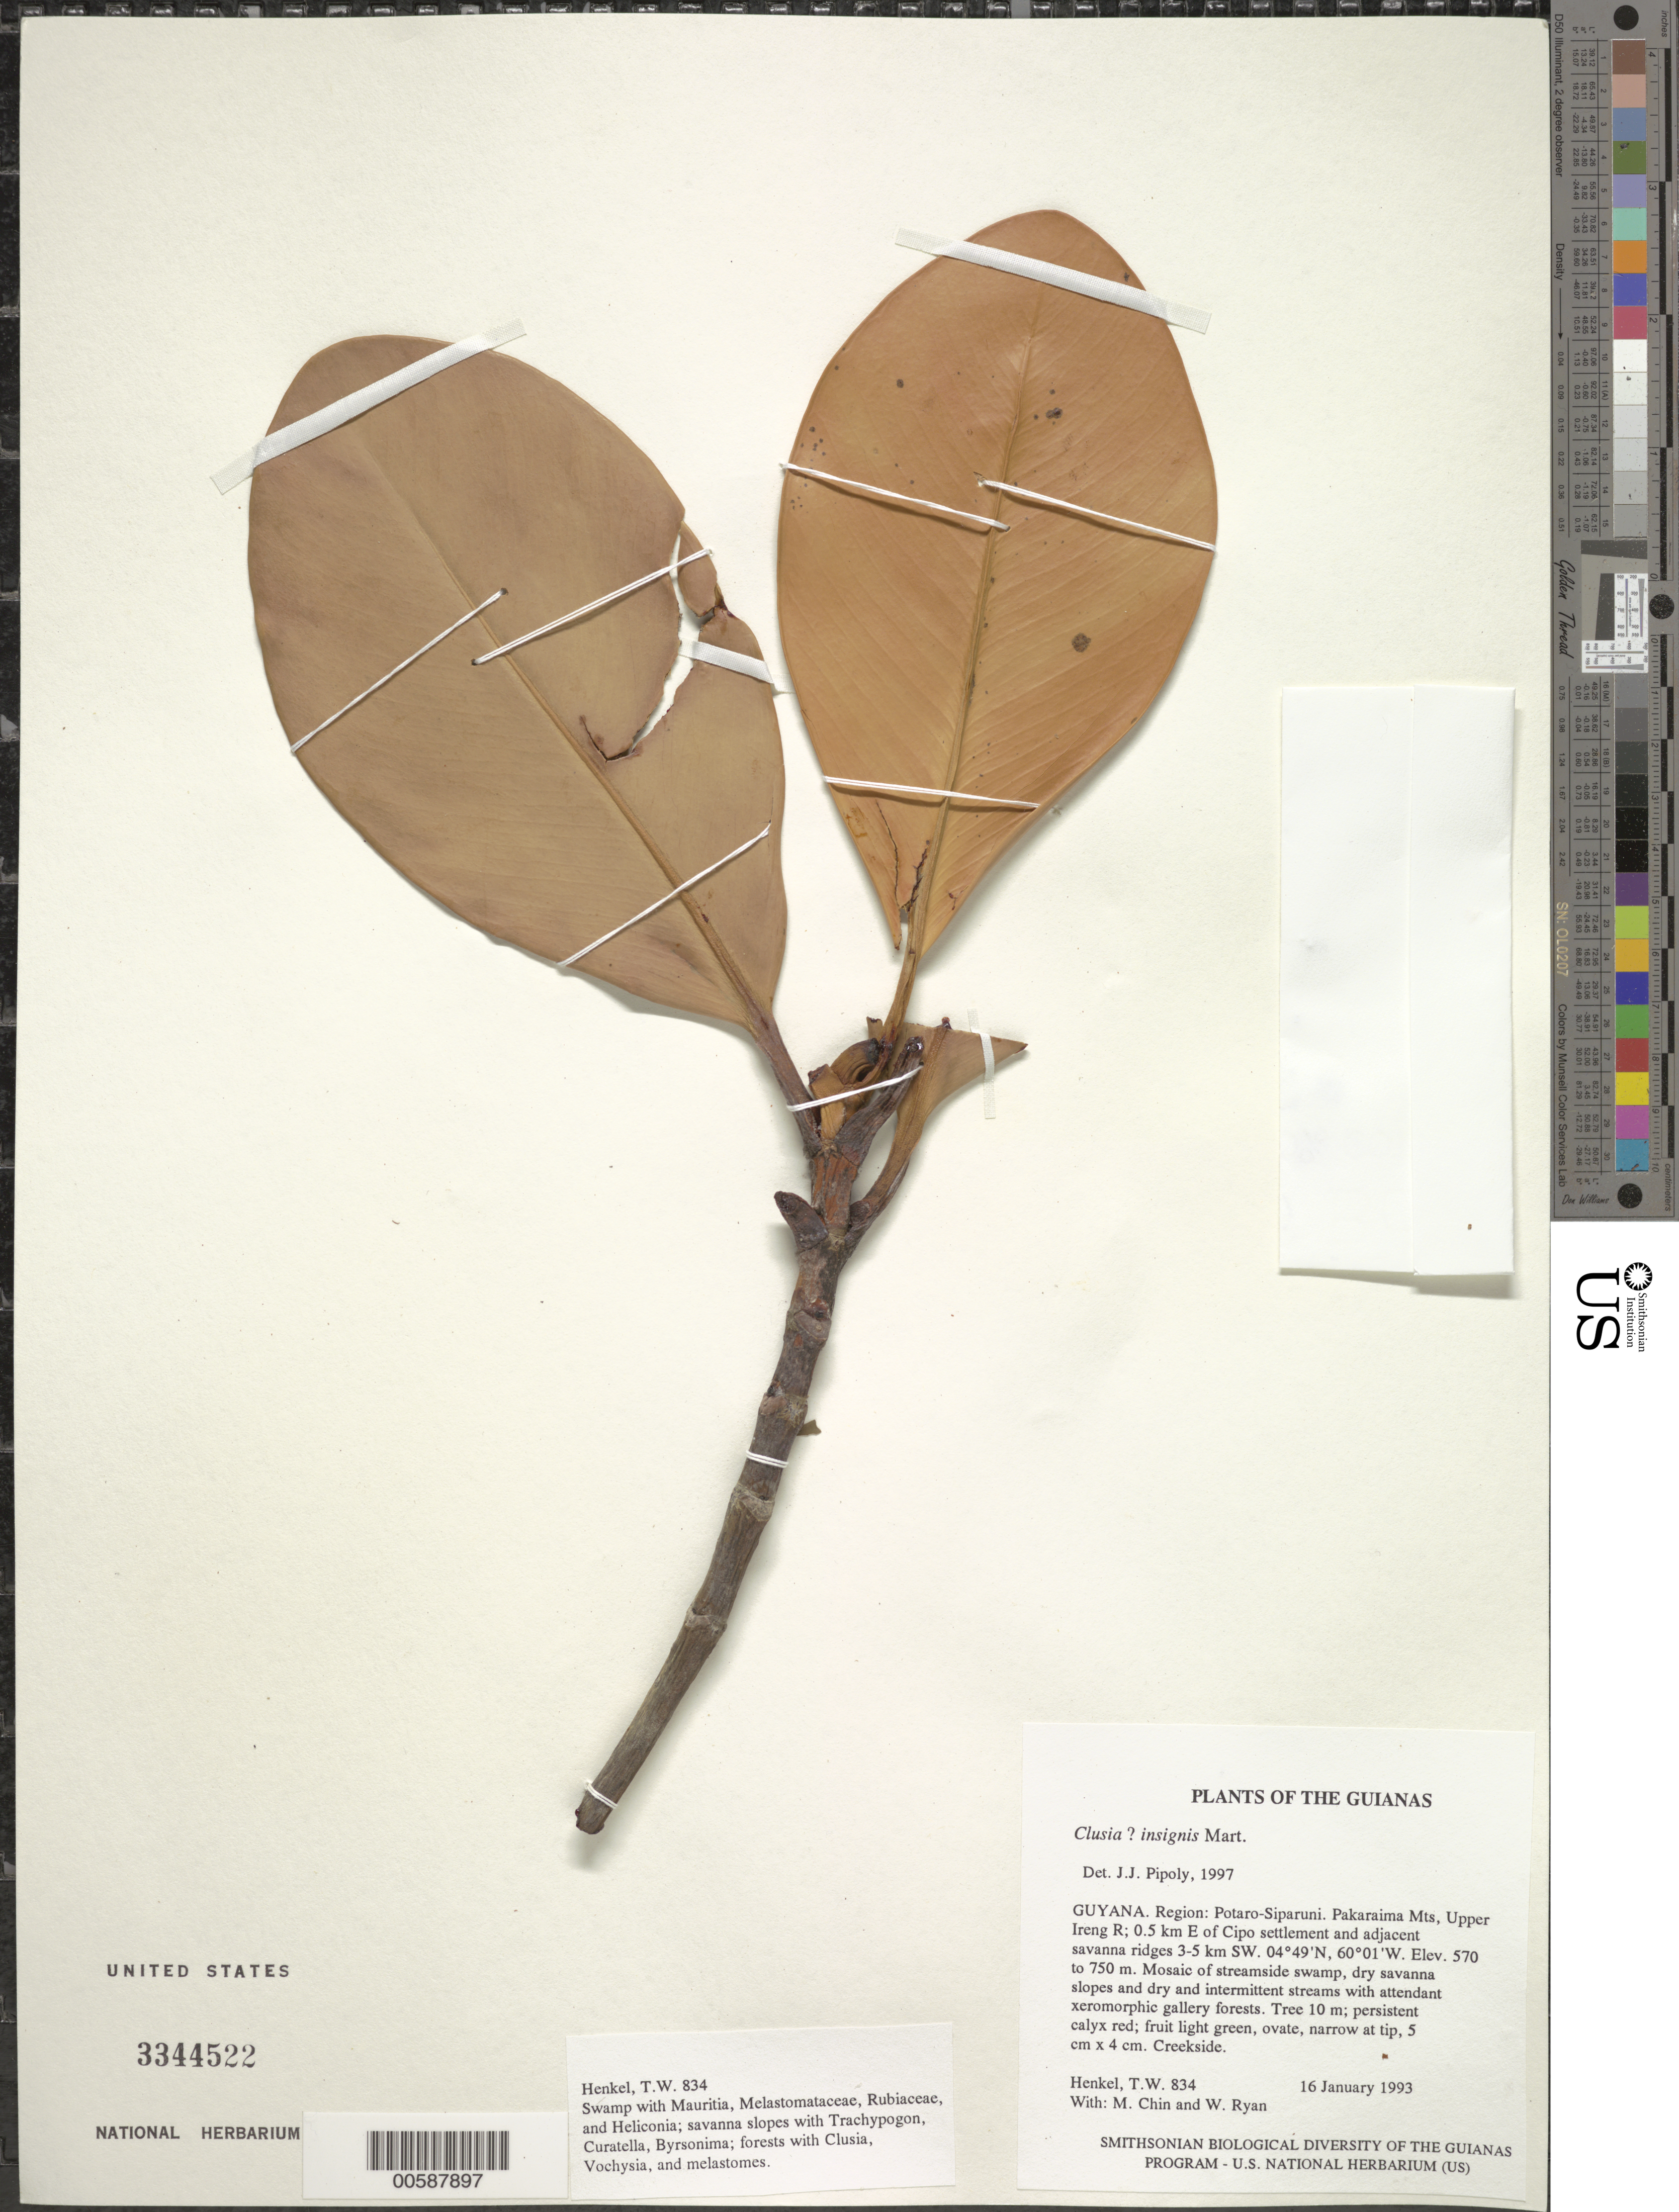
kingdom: Plantae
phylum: Tracheophyta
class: Magnoliopsida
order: Malpighiales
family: Clusiaceae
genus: Clusia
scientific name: Clusia insignis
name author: Mart.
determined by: Pipoly, J. J., III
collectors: T. Henkel, M. Chin & W. Ryan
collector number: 834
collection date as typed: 16 January 1993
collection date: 1993-01-16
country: Guyana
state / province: Potaro-Siparuni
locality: Pakaraima Mts, Upper Ireng R; 0.5 km E of Cipo settlement and adjacent savanna ridges 3-5 km SW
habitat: Mosaic of streamside swamp, dry savanna slopes and dry and intermittent streams with attendant xeromorphic gallery forests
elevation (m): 570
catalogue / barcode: US 3344522